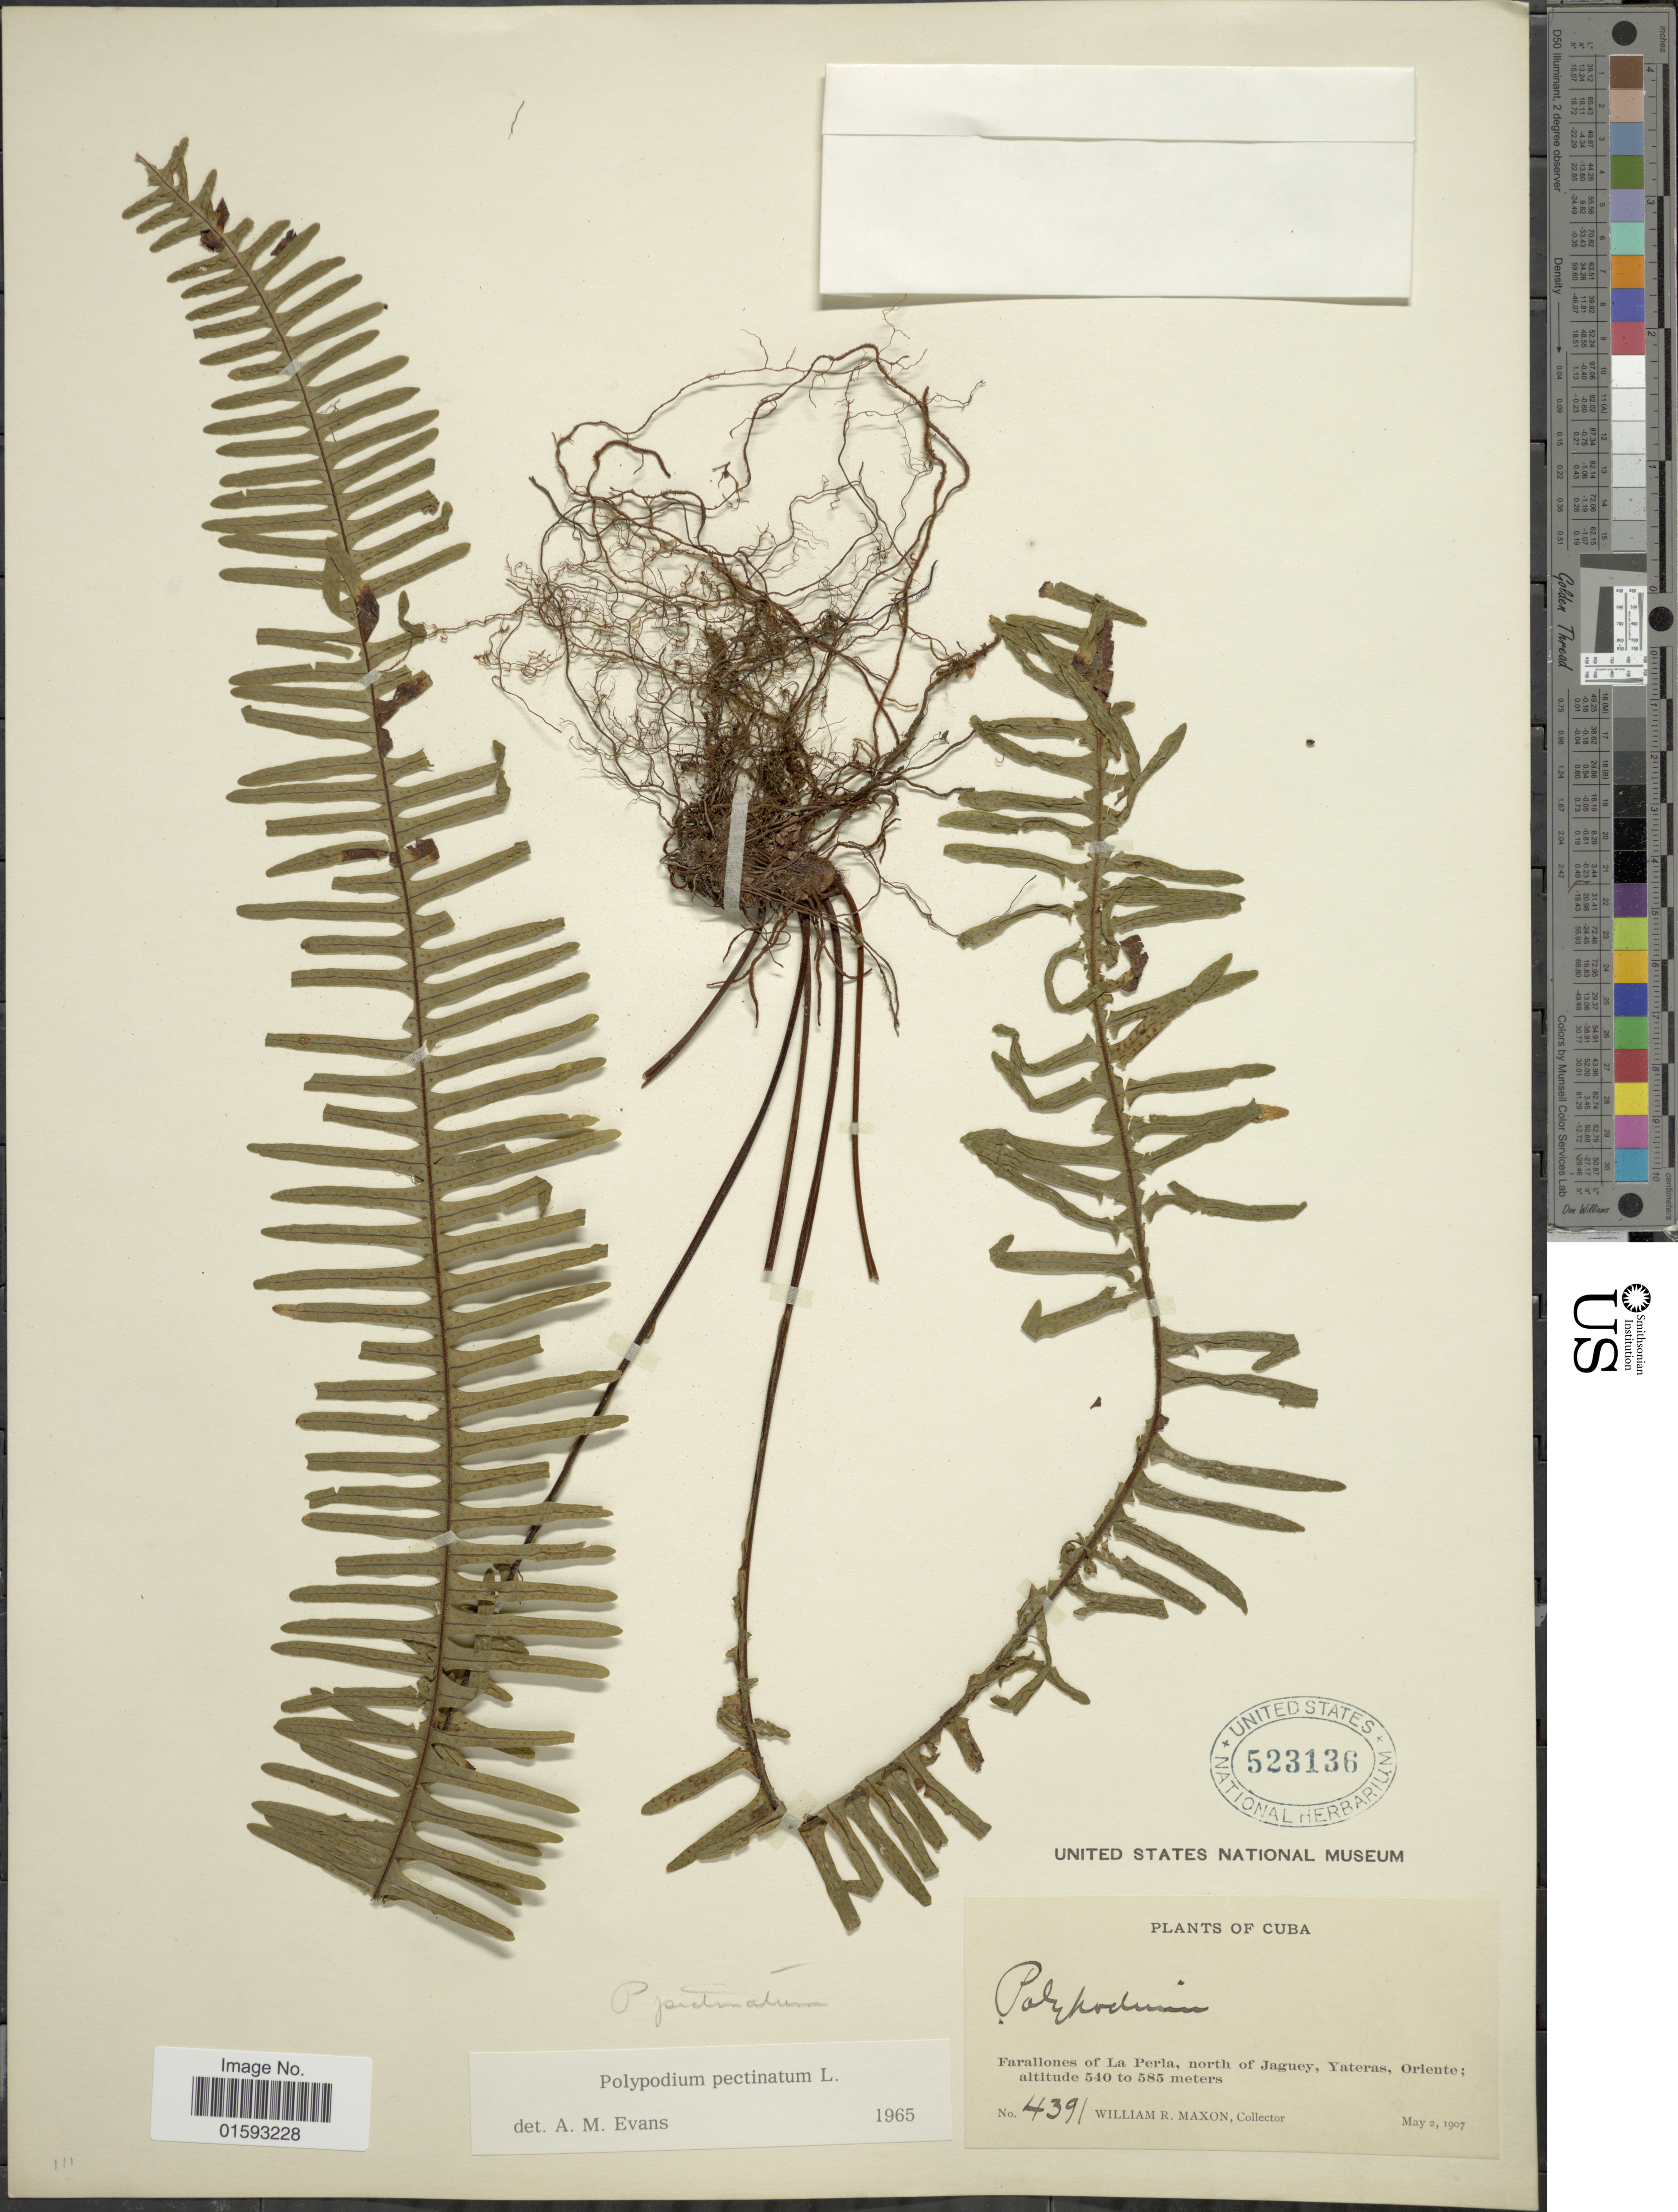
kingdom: Plantae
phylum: Tracheophyta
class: Polypodiopsida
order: Polypodiales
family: Polypodiaceae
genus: Pecluma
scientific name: Pecluma pectinata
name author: (L.) M.G. Price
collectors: W. R. Maxon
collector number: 4391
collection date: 1907-05-02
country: Cuba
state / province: Oriente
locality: Farallones of La Perla, north of Jaguey, Yateras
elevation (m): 540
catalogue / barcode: US 523136